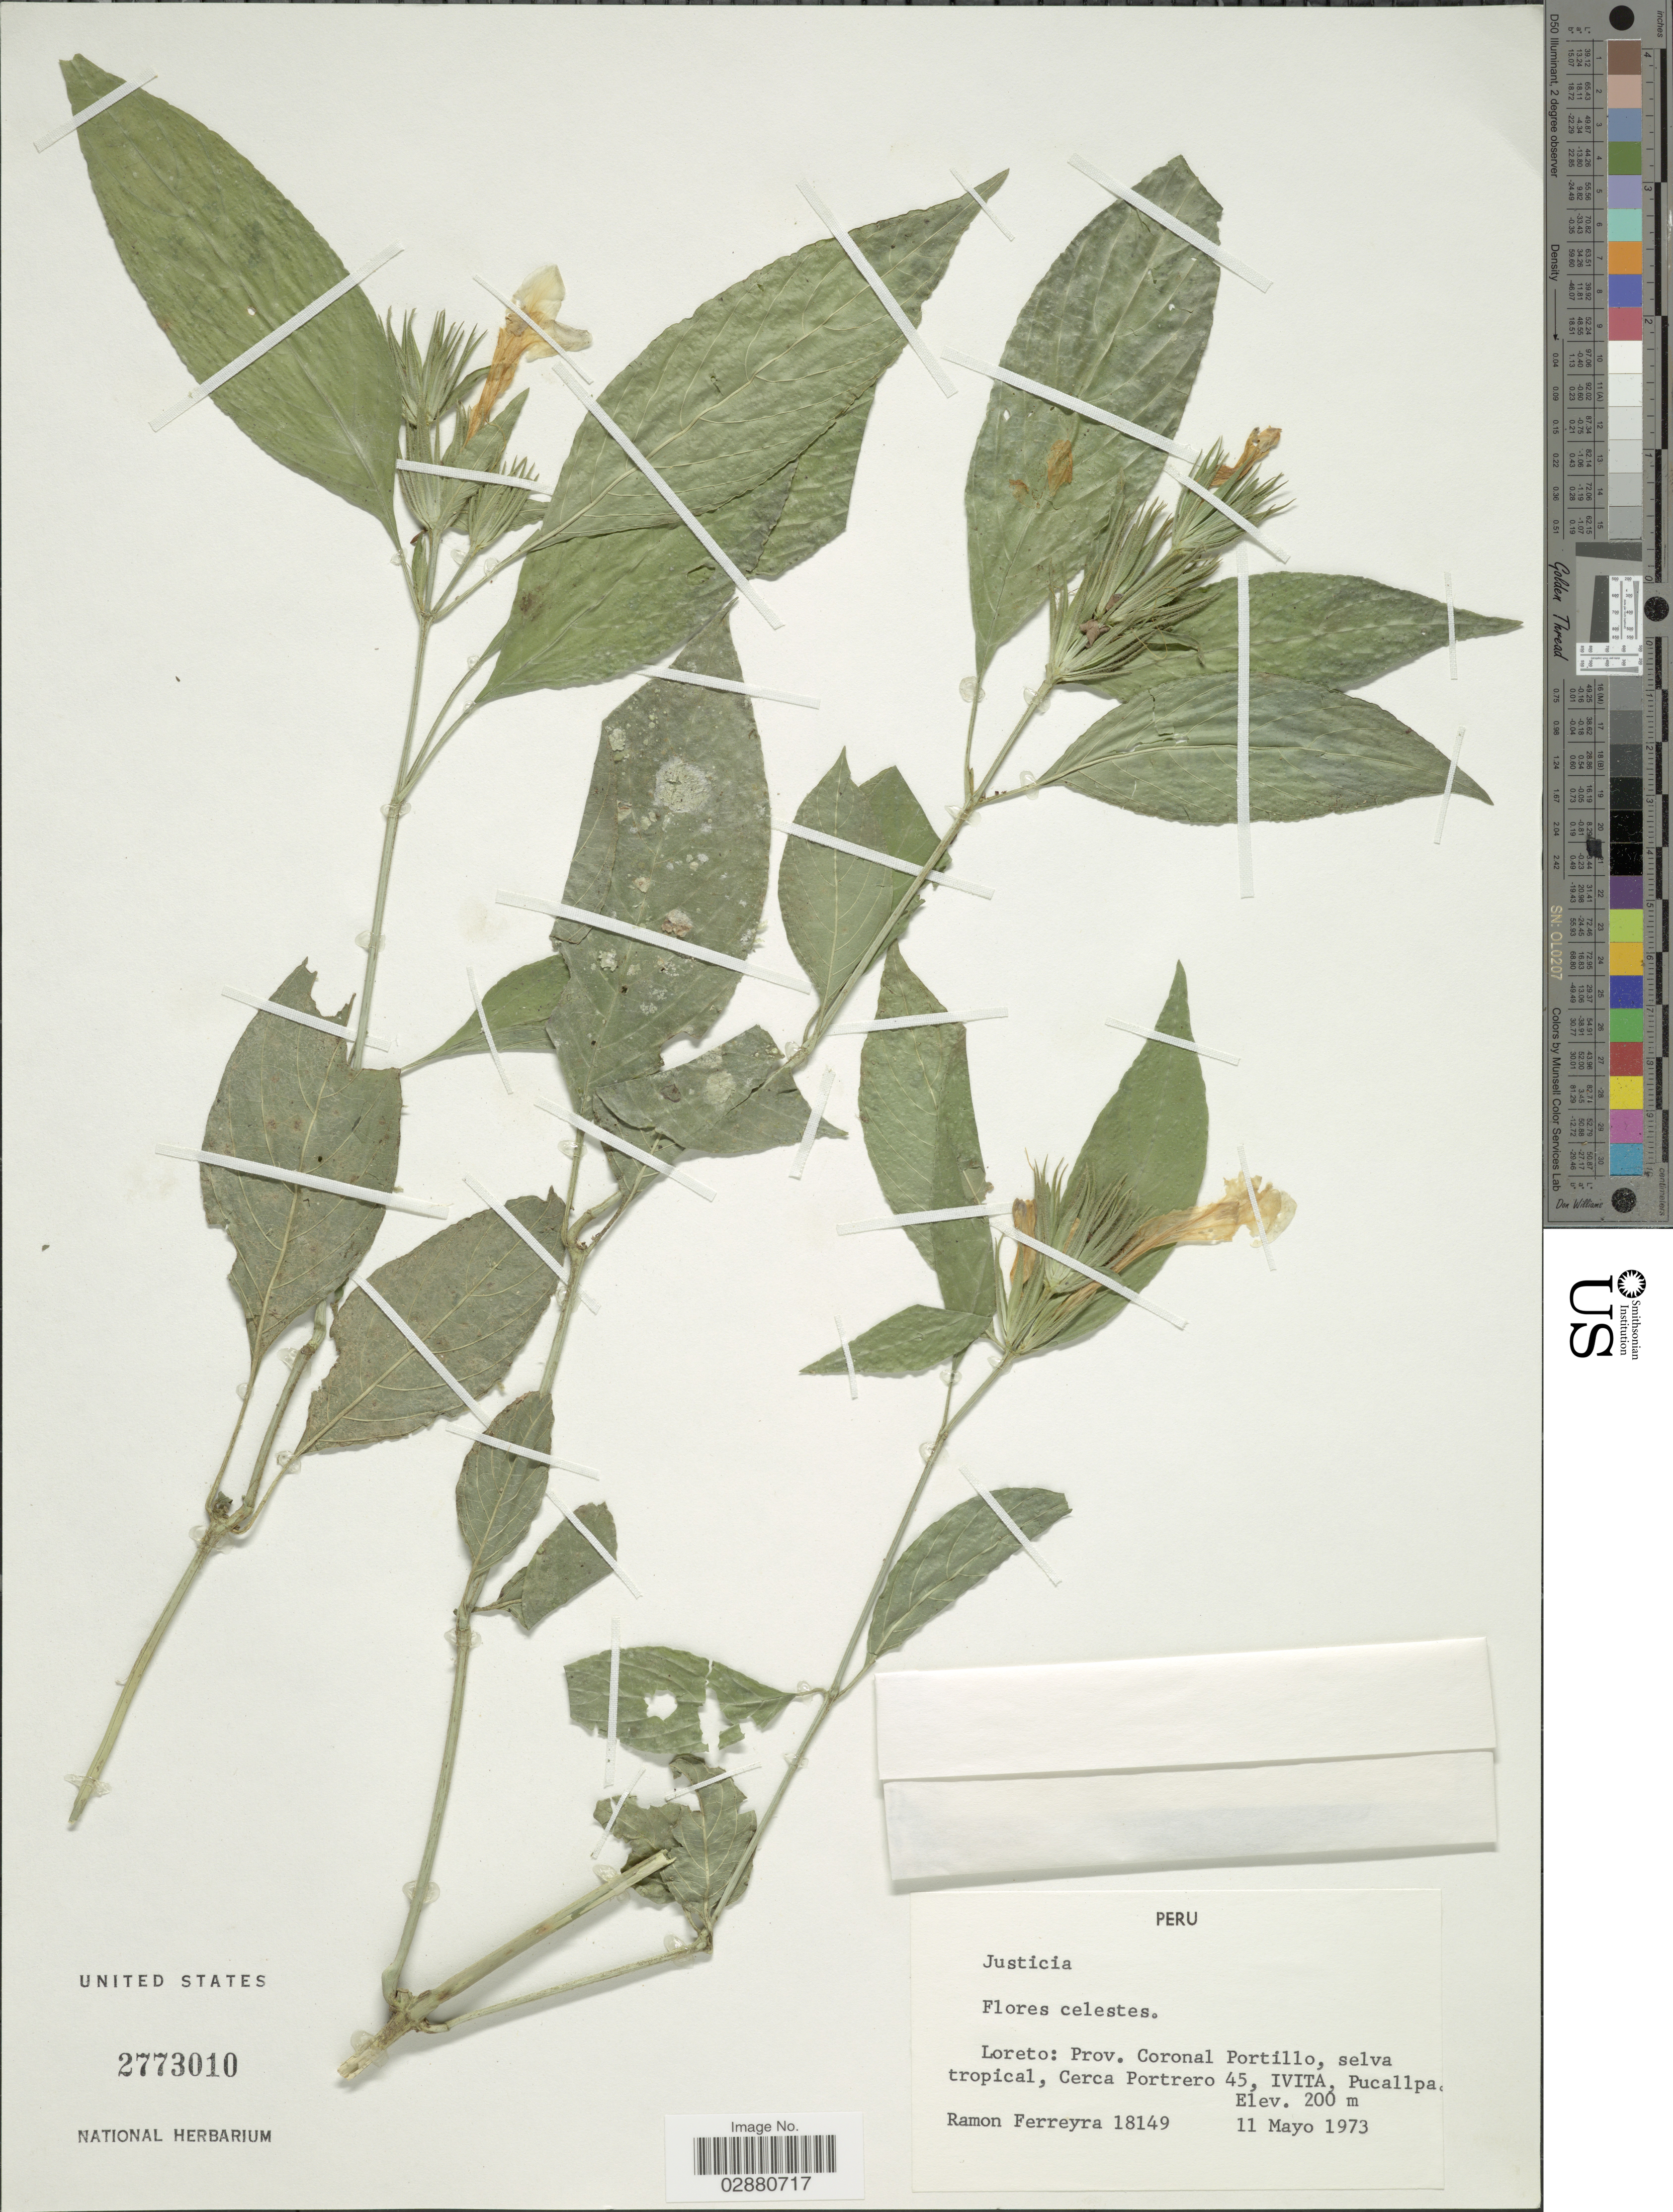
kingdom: Plantae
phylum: Tracheophyta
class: Magnoliopsida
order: Lamiales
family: Acanthaceae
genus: Justicia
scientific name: Justicia rusbyi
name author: (Lindau) V.A.W. Graham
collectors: R. A. Ferreyra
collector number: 18149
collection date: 1973-05-11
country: Peru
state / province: Loreto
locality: Prov. Coronal Portillo, Cerca Portrero 45, IVITA, Pucallpa.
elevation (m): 200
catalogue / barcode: US 2773010